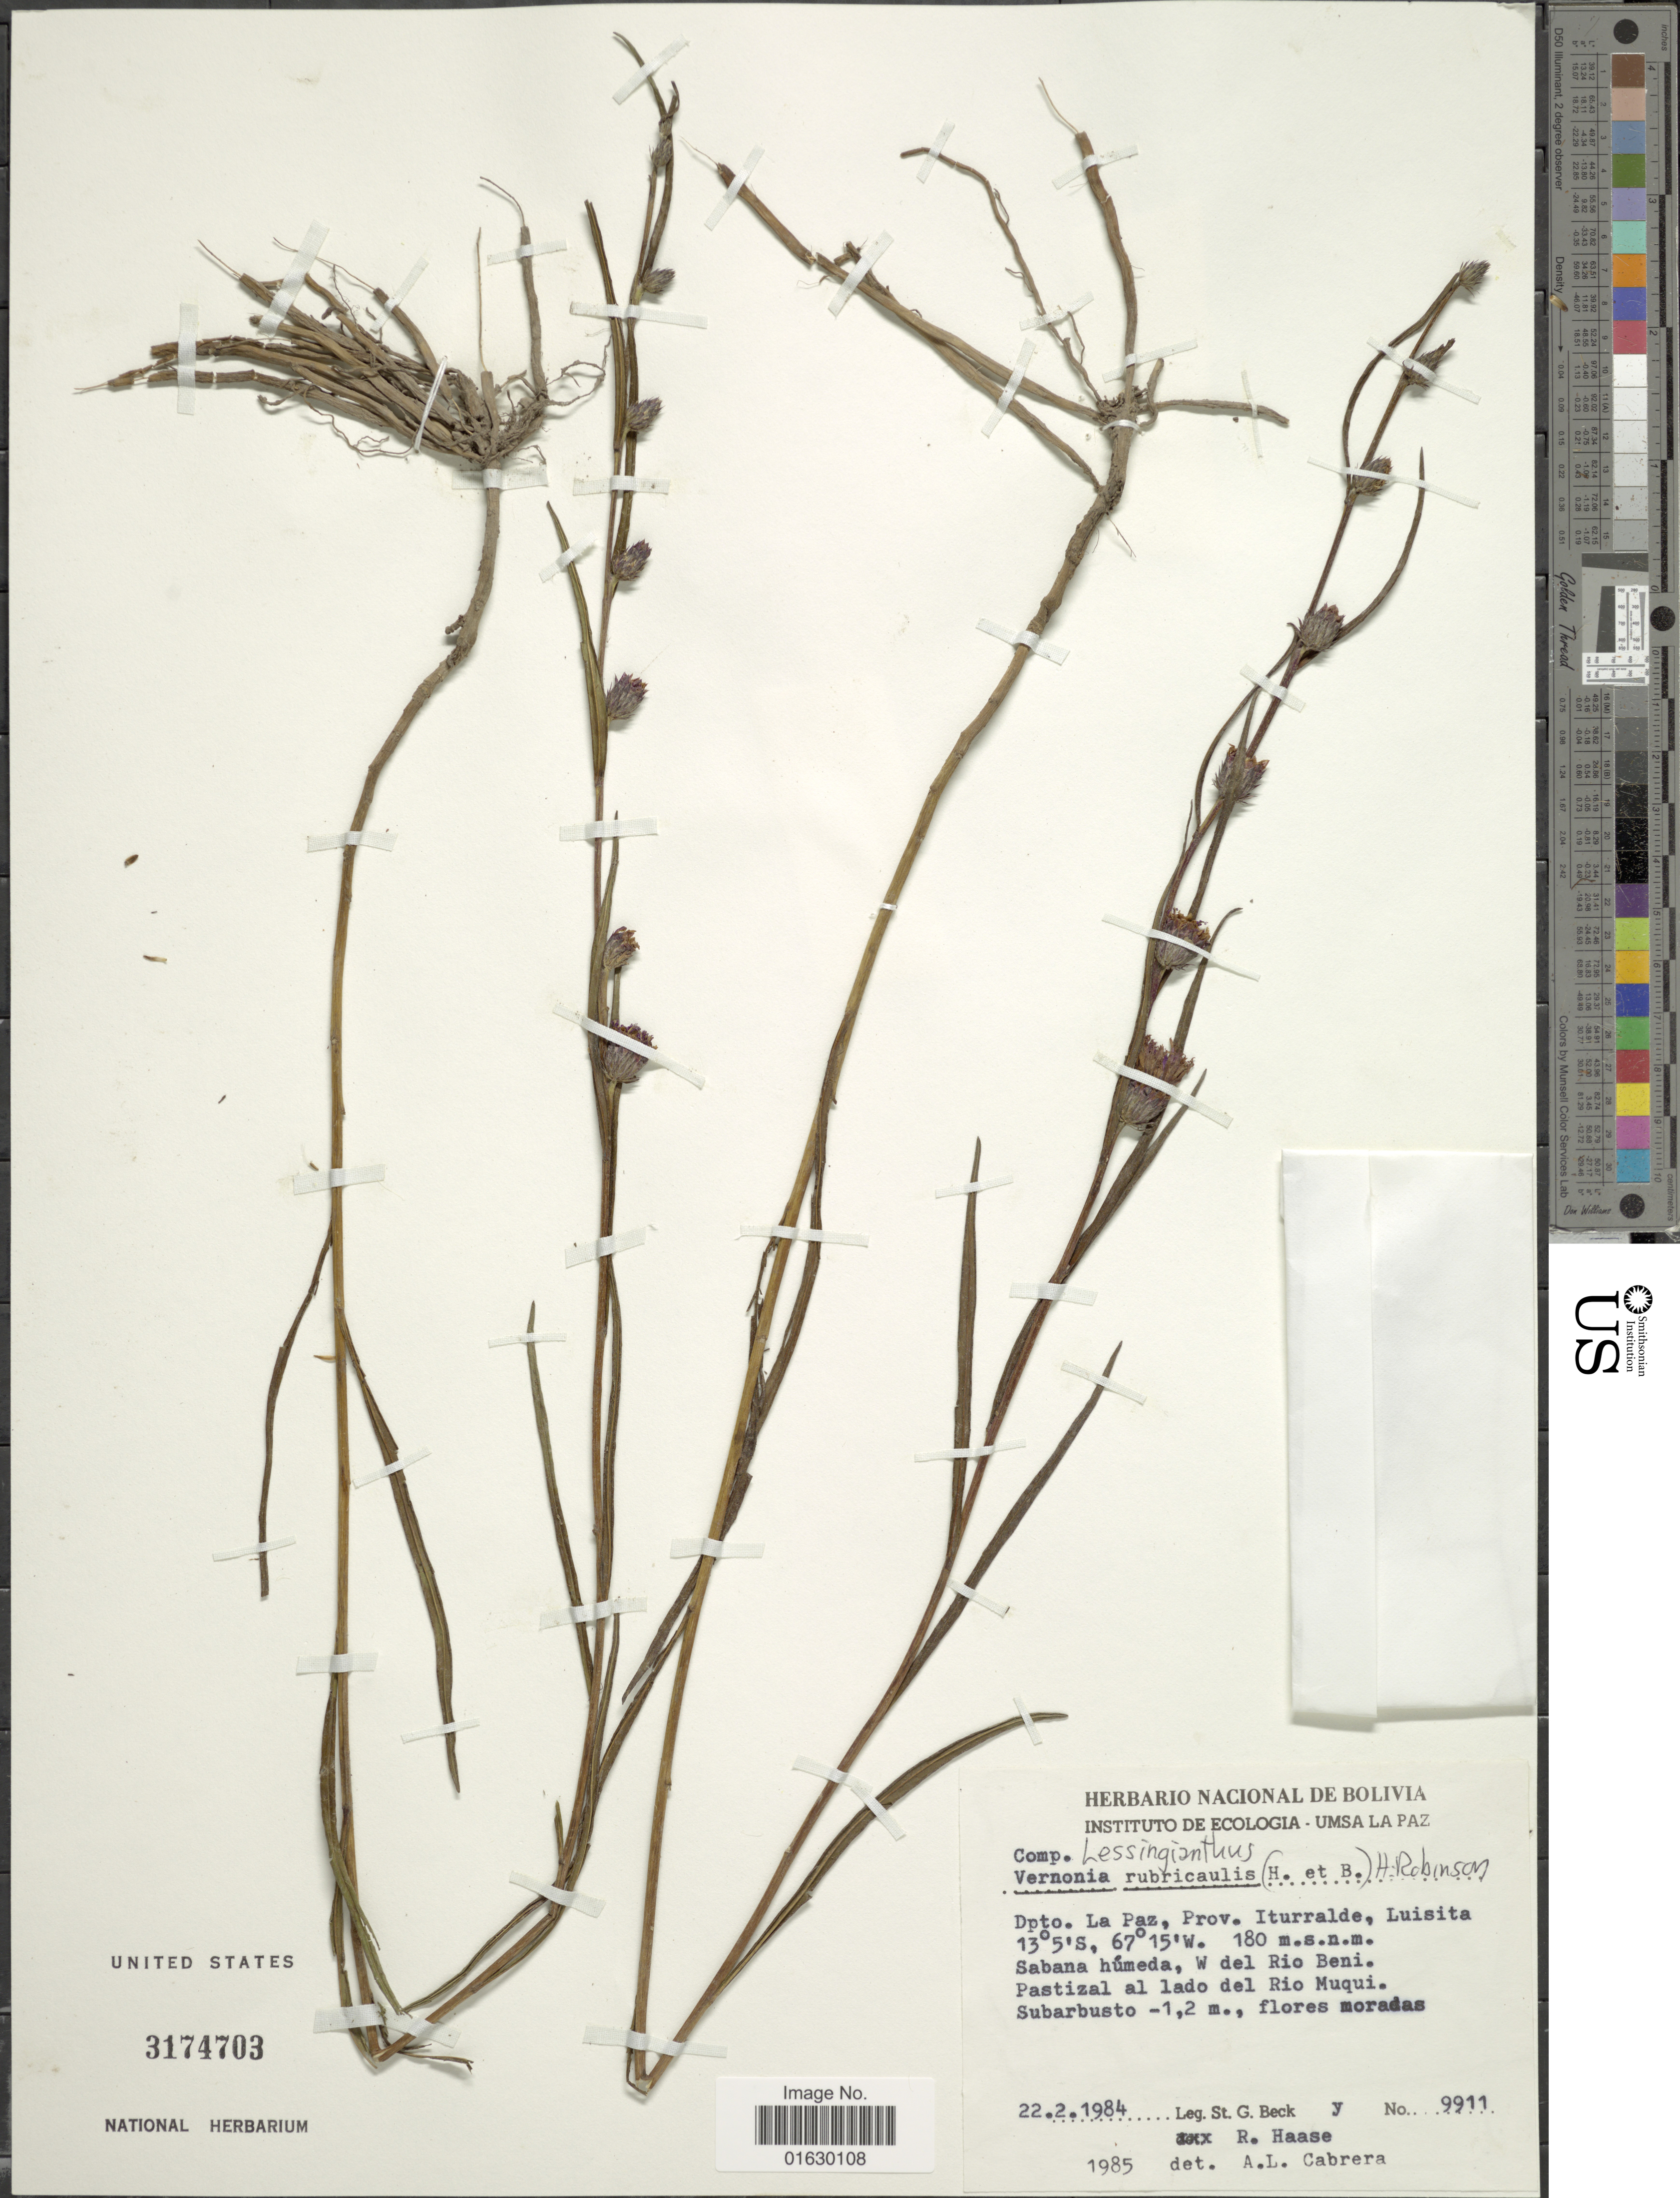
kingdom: Plantae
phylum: Tracheophyta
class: Magnoliopsida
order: Asterales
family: Asteraceae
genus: Lessingianthus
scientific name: Lessingianthus rubricaulis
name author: (Humb. & Bonpl.) H. Rob.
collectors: S. G. Beck & R. Haase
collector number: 9911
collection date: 1984-02-22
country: Bolivia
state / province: La Paz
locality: Dpto. La Paz, prov. Iturralde, Luisita, Sabana humeda, W del Rio Beni, Pastizal al lado del Rio Muqui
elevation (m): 180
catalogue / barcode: US 3174703